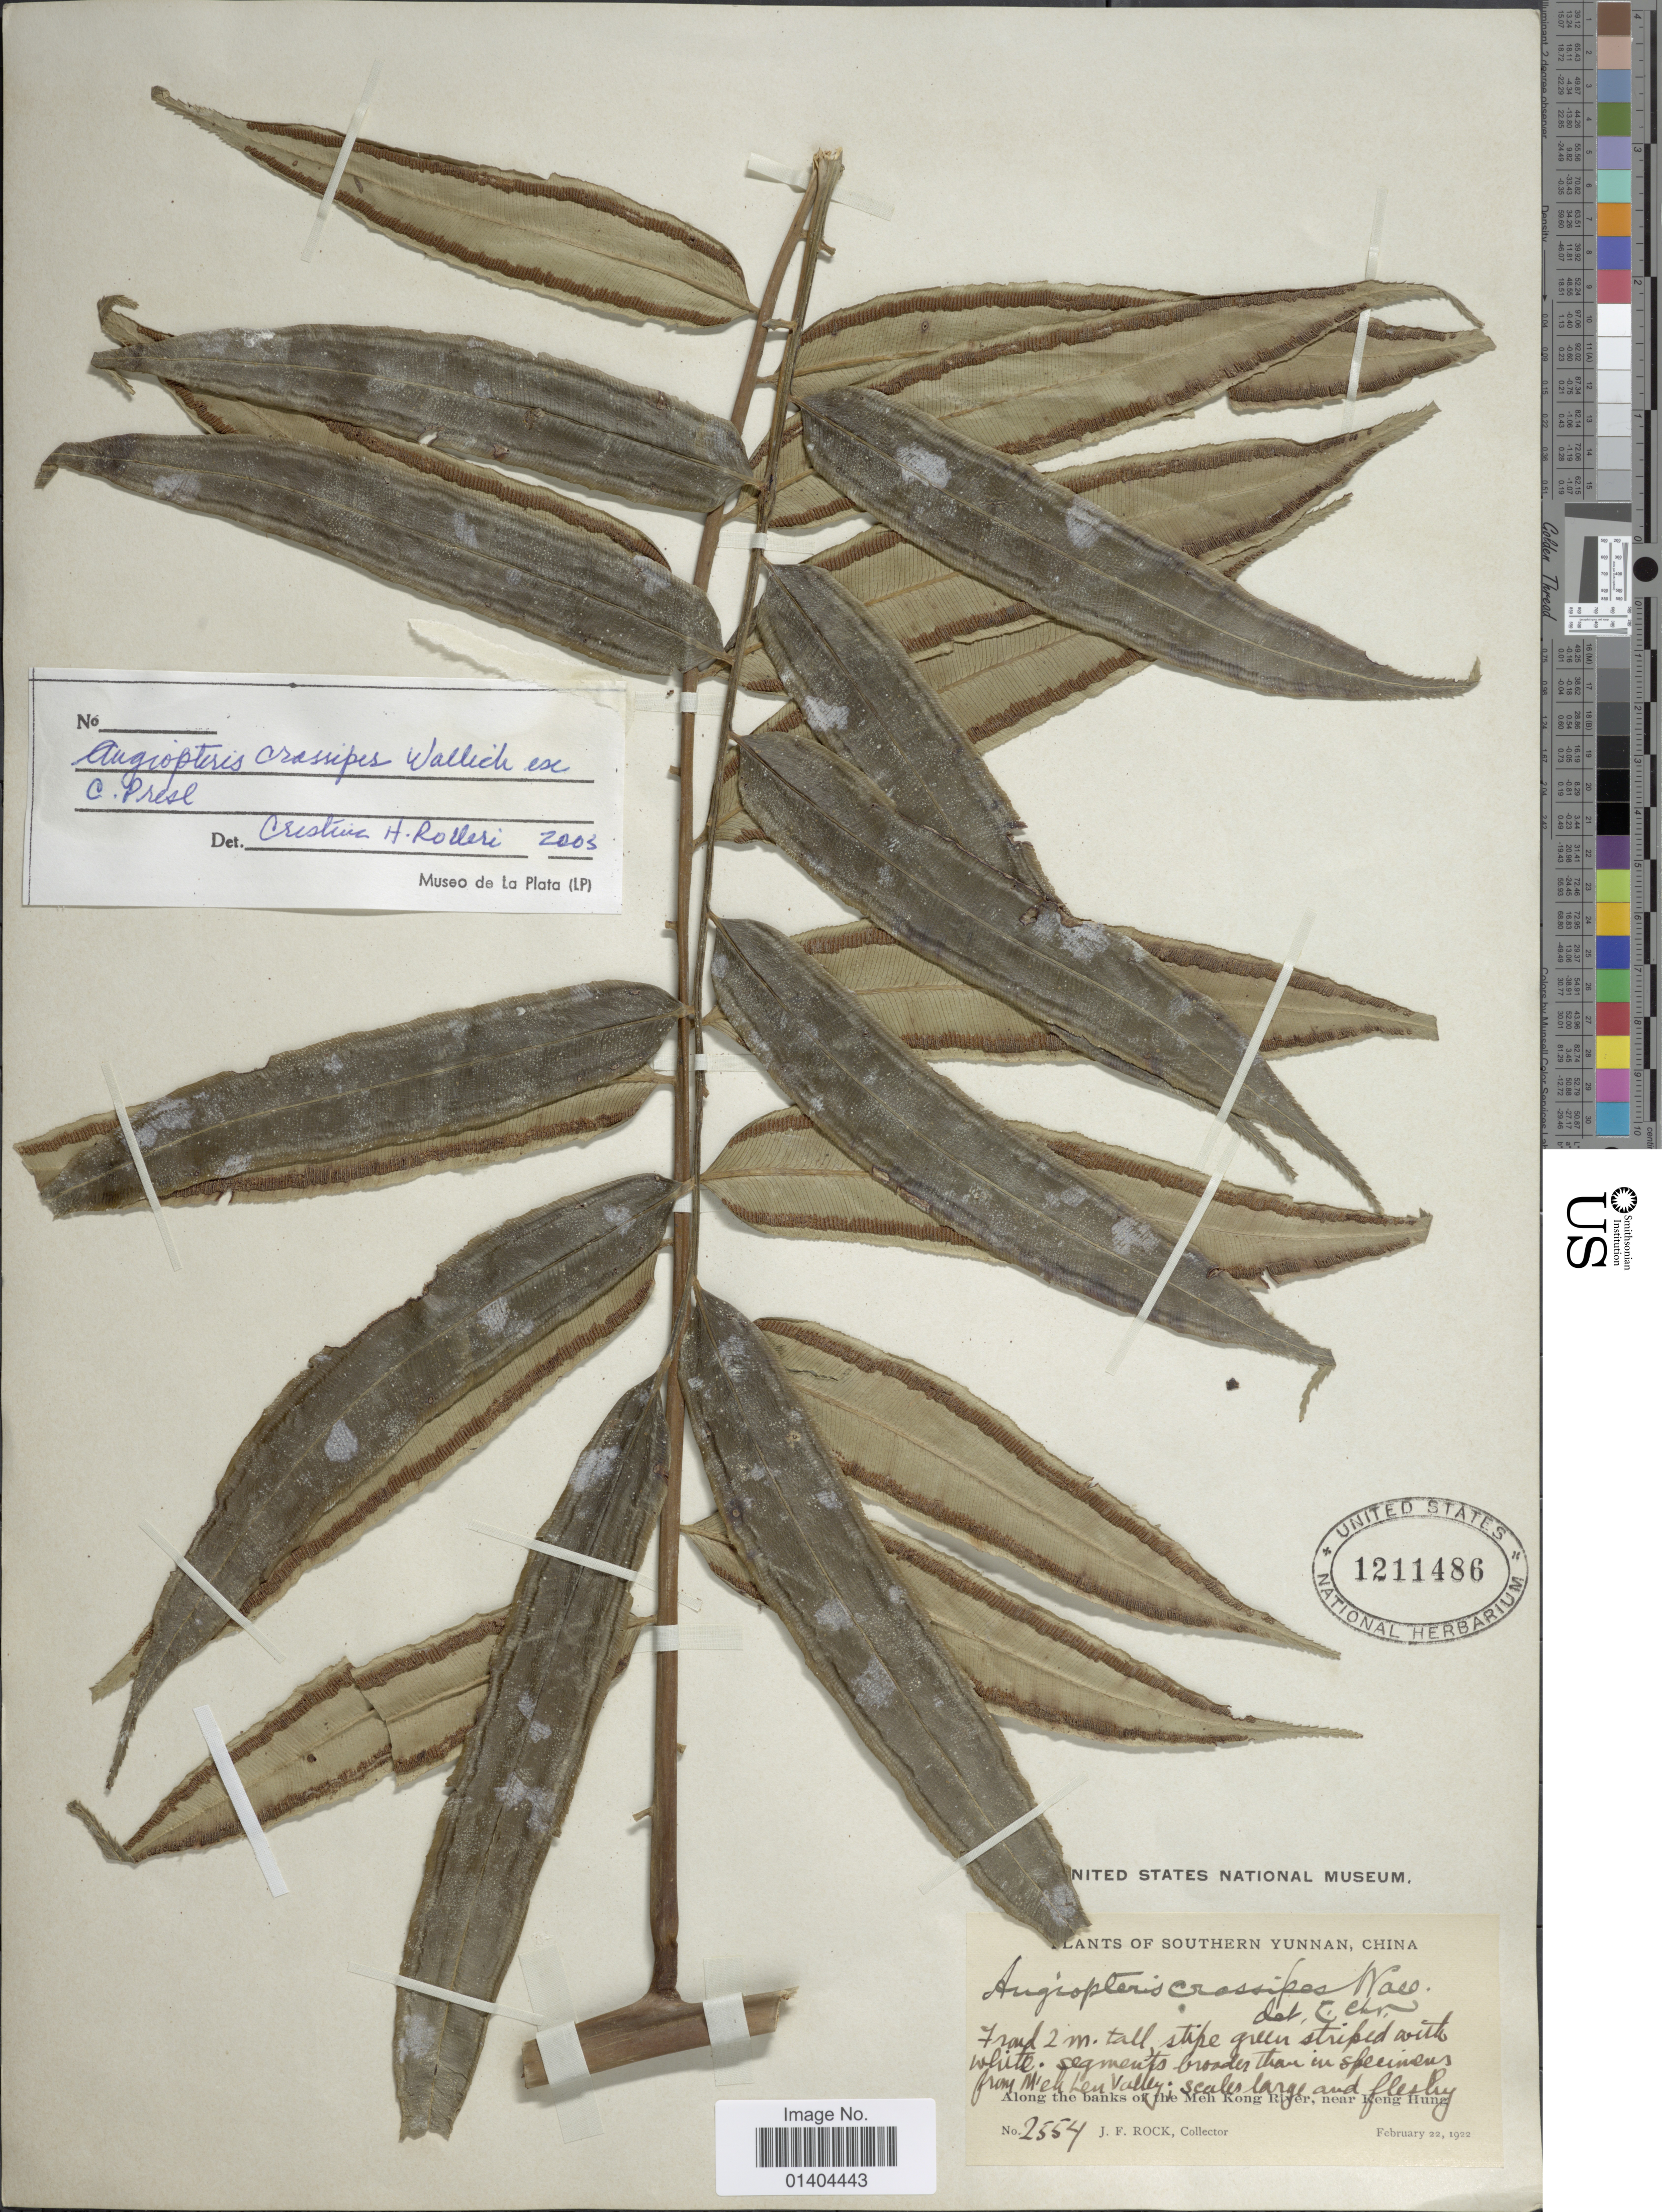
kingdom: Plantae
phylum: Tracheophyta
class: Polypodiopsida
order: Marattiales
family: Marattiaceae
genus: Angiopteris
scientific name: Angiopteris crassipes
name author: Wall. ex C. Presl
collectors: J. Rock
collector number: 2554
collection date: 1922-02-22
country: China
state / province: Yunnan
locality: Along the banks of the Meh Kong River, near Keng Hung, Southern Yunnan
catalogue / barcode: US 1211486